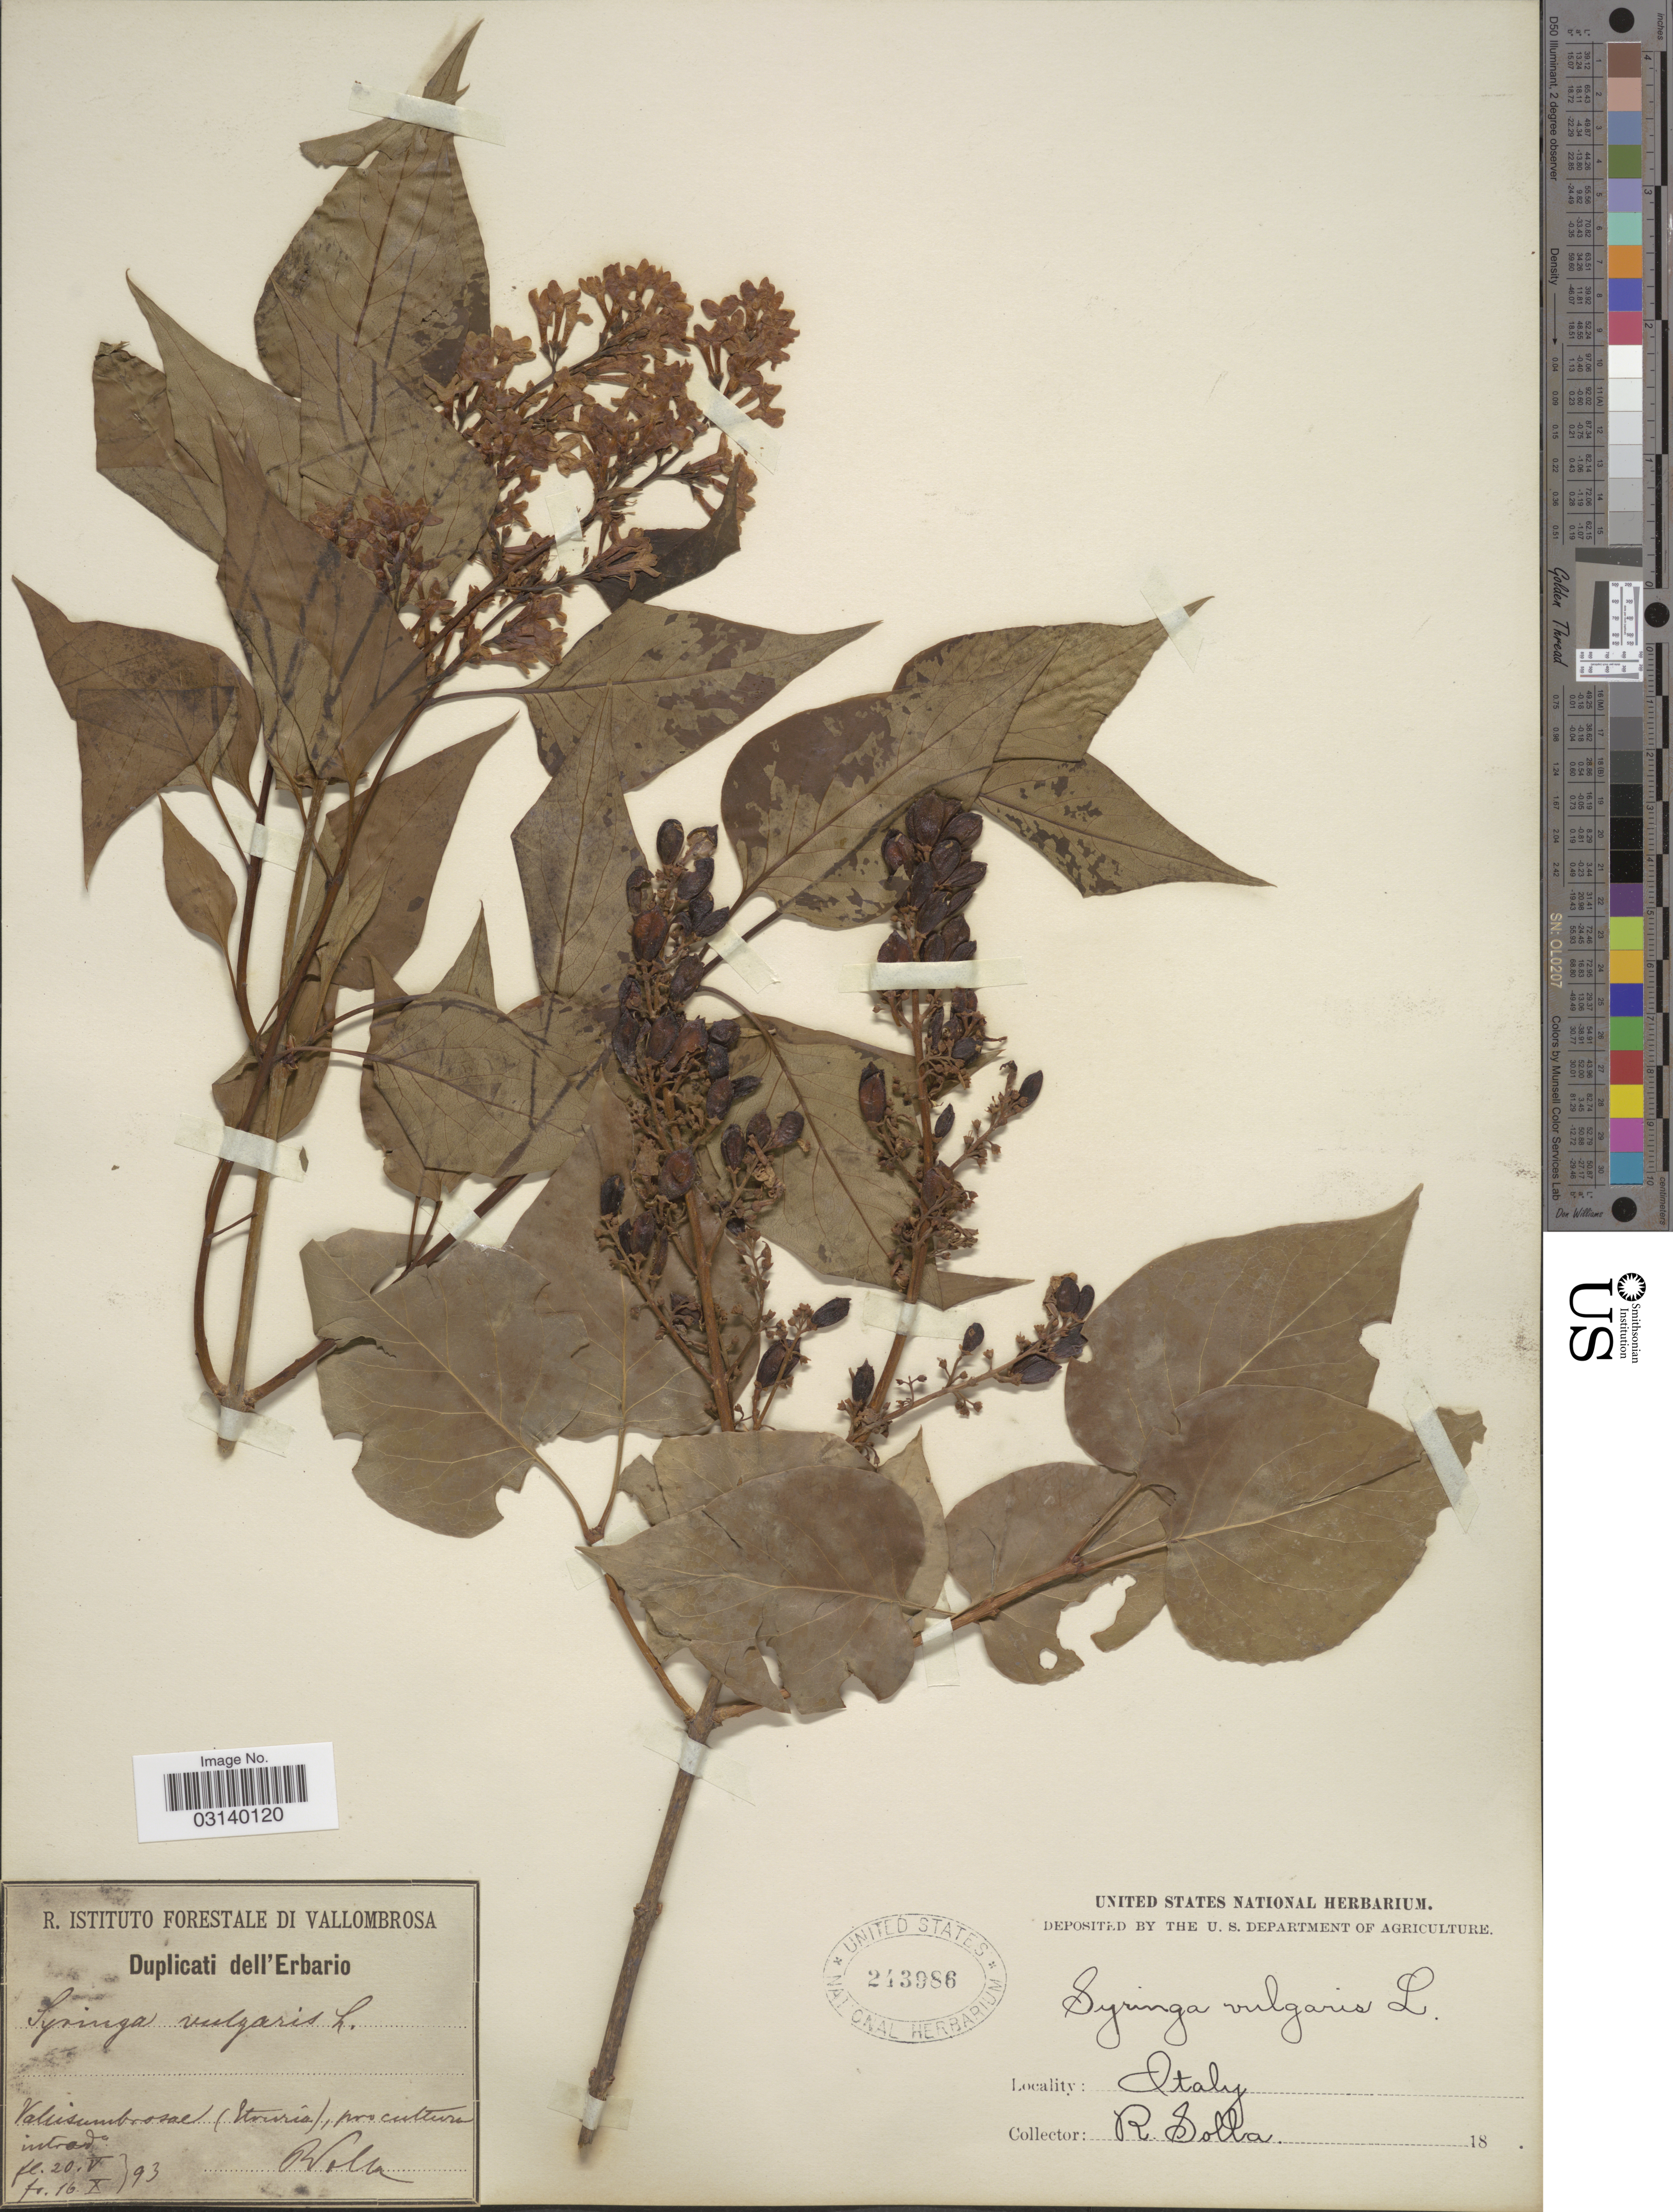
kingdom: Plantae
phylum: Tracheophyta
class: Magnoliopsida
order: Lamiales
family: Oleaceae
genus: Syringa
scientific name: Syringa vulgaris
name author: L.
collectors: R. Solla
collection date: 1893-05-20/1893-10-16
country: Italy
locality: Valiesumbrosae (Etruria), pro cultura introd. [interpreted]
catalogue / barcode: US 243986